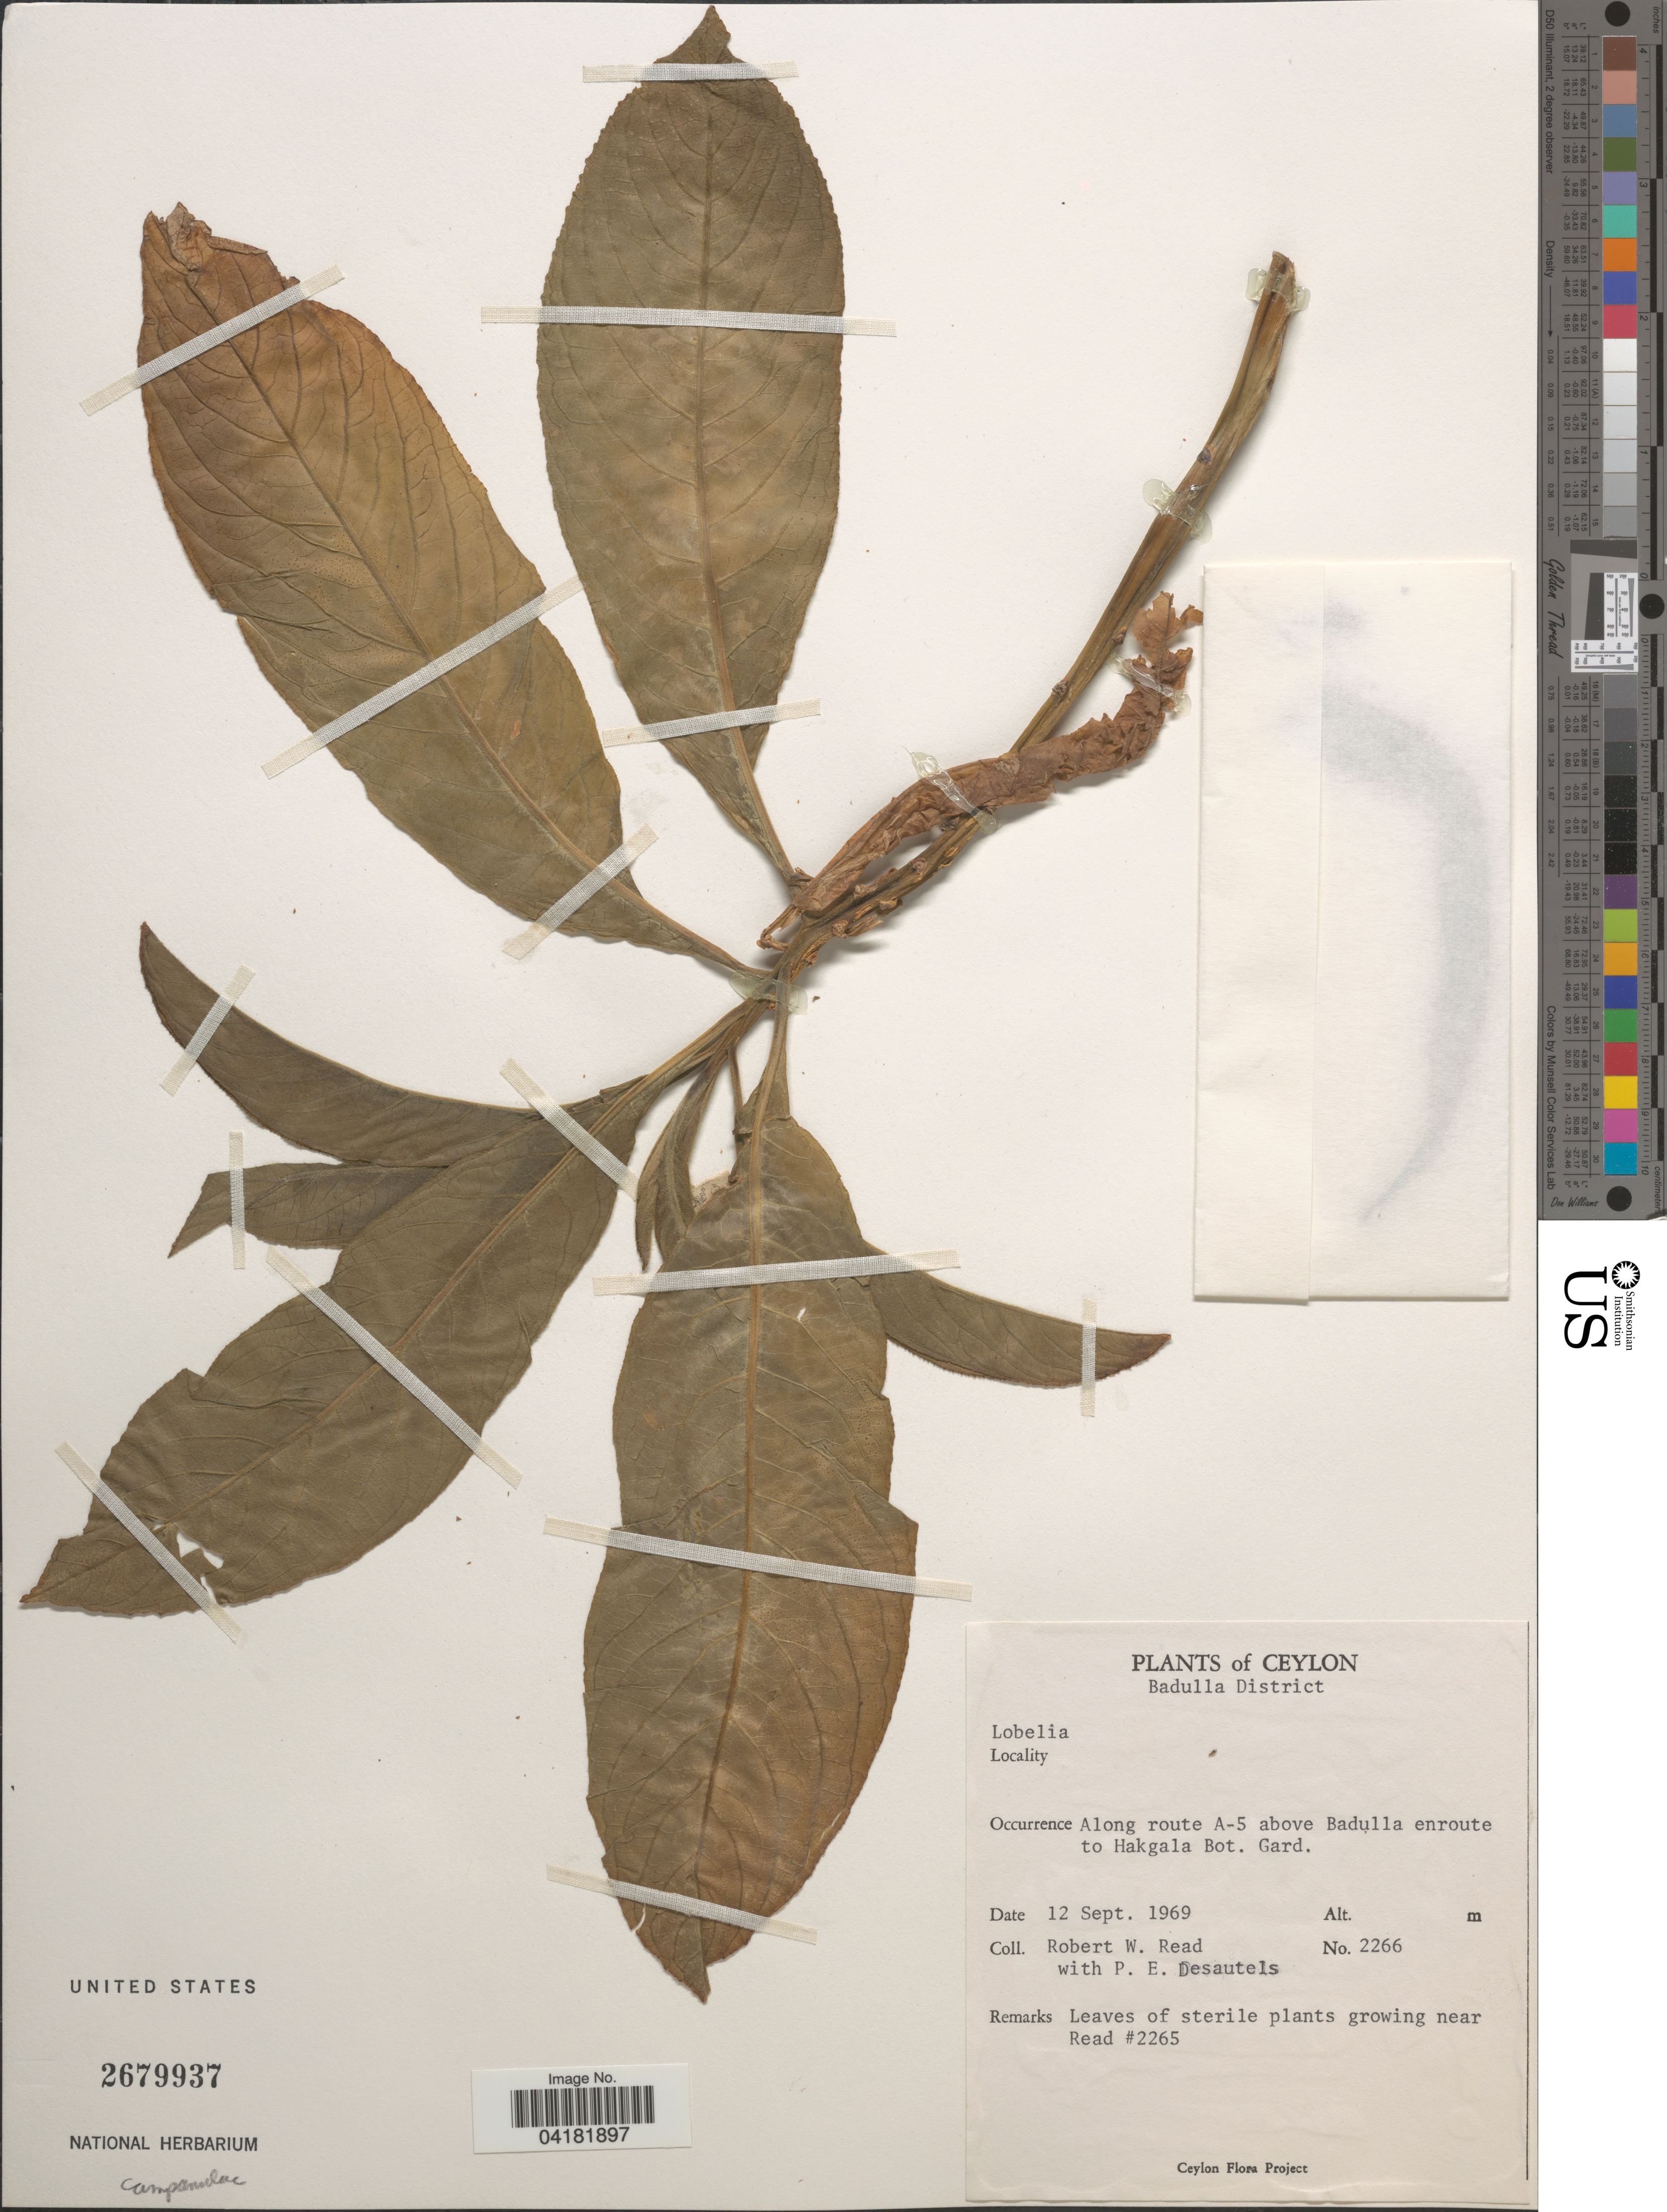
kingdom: Plantae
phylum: Tracheophyta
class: Magnoliopsida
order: Asterales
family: Campanulaceae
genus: Lobelia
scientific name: Lobelia sp.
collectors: R. W. Read & P. Desautels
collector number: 2266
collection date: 1969-09-12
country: Sri Lanka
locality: Ceylon. Badulla District. Along route A-5 above Badulla enroute to Hakgala Bot. Gard.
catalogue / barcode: US 2679937